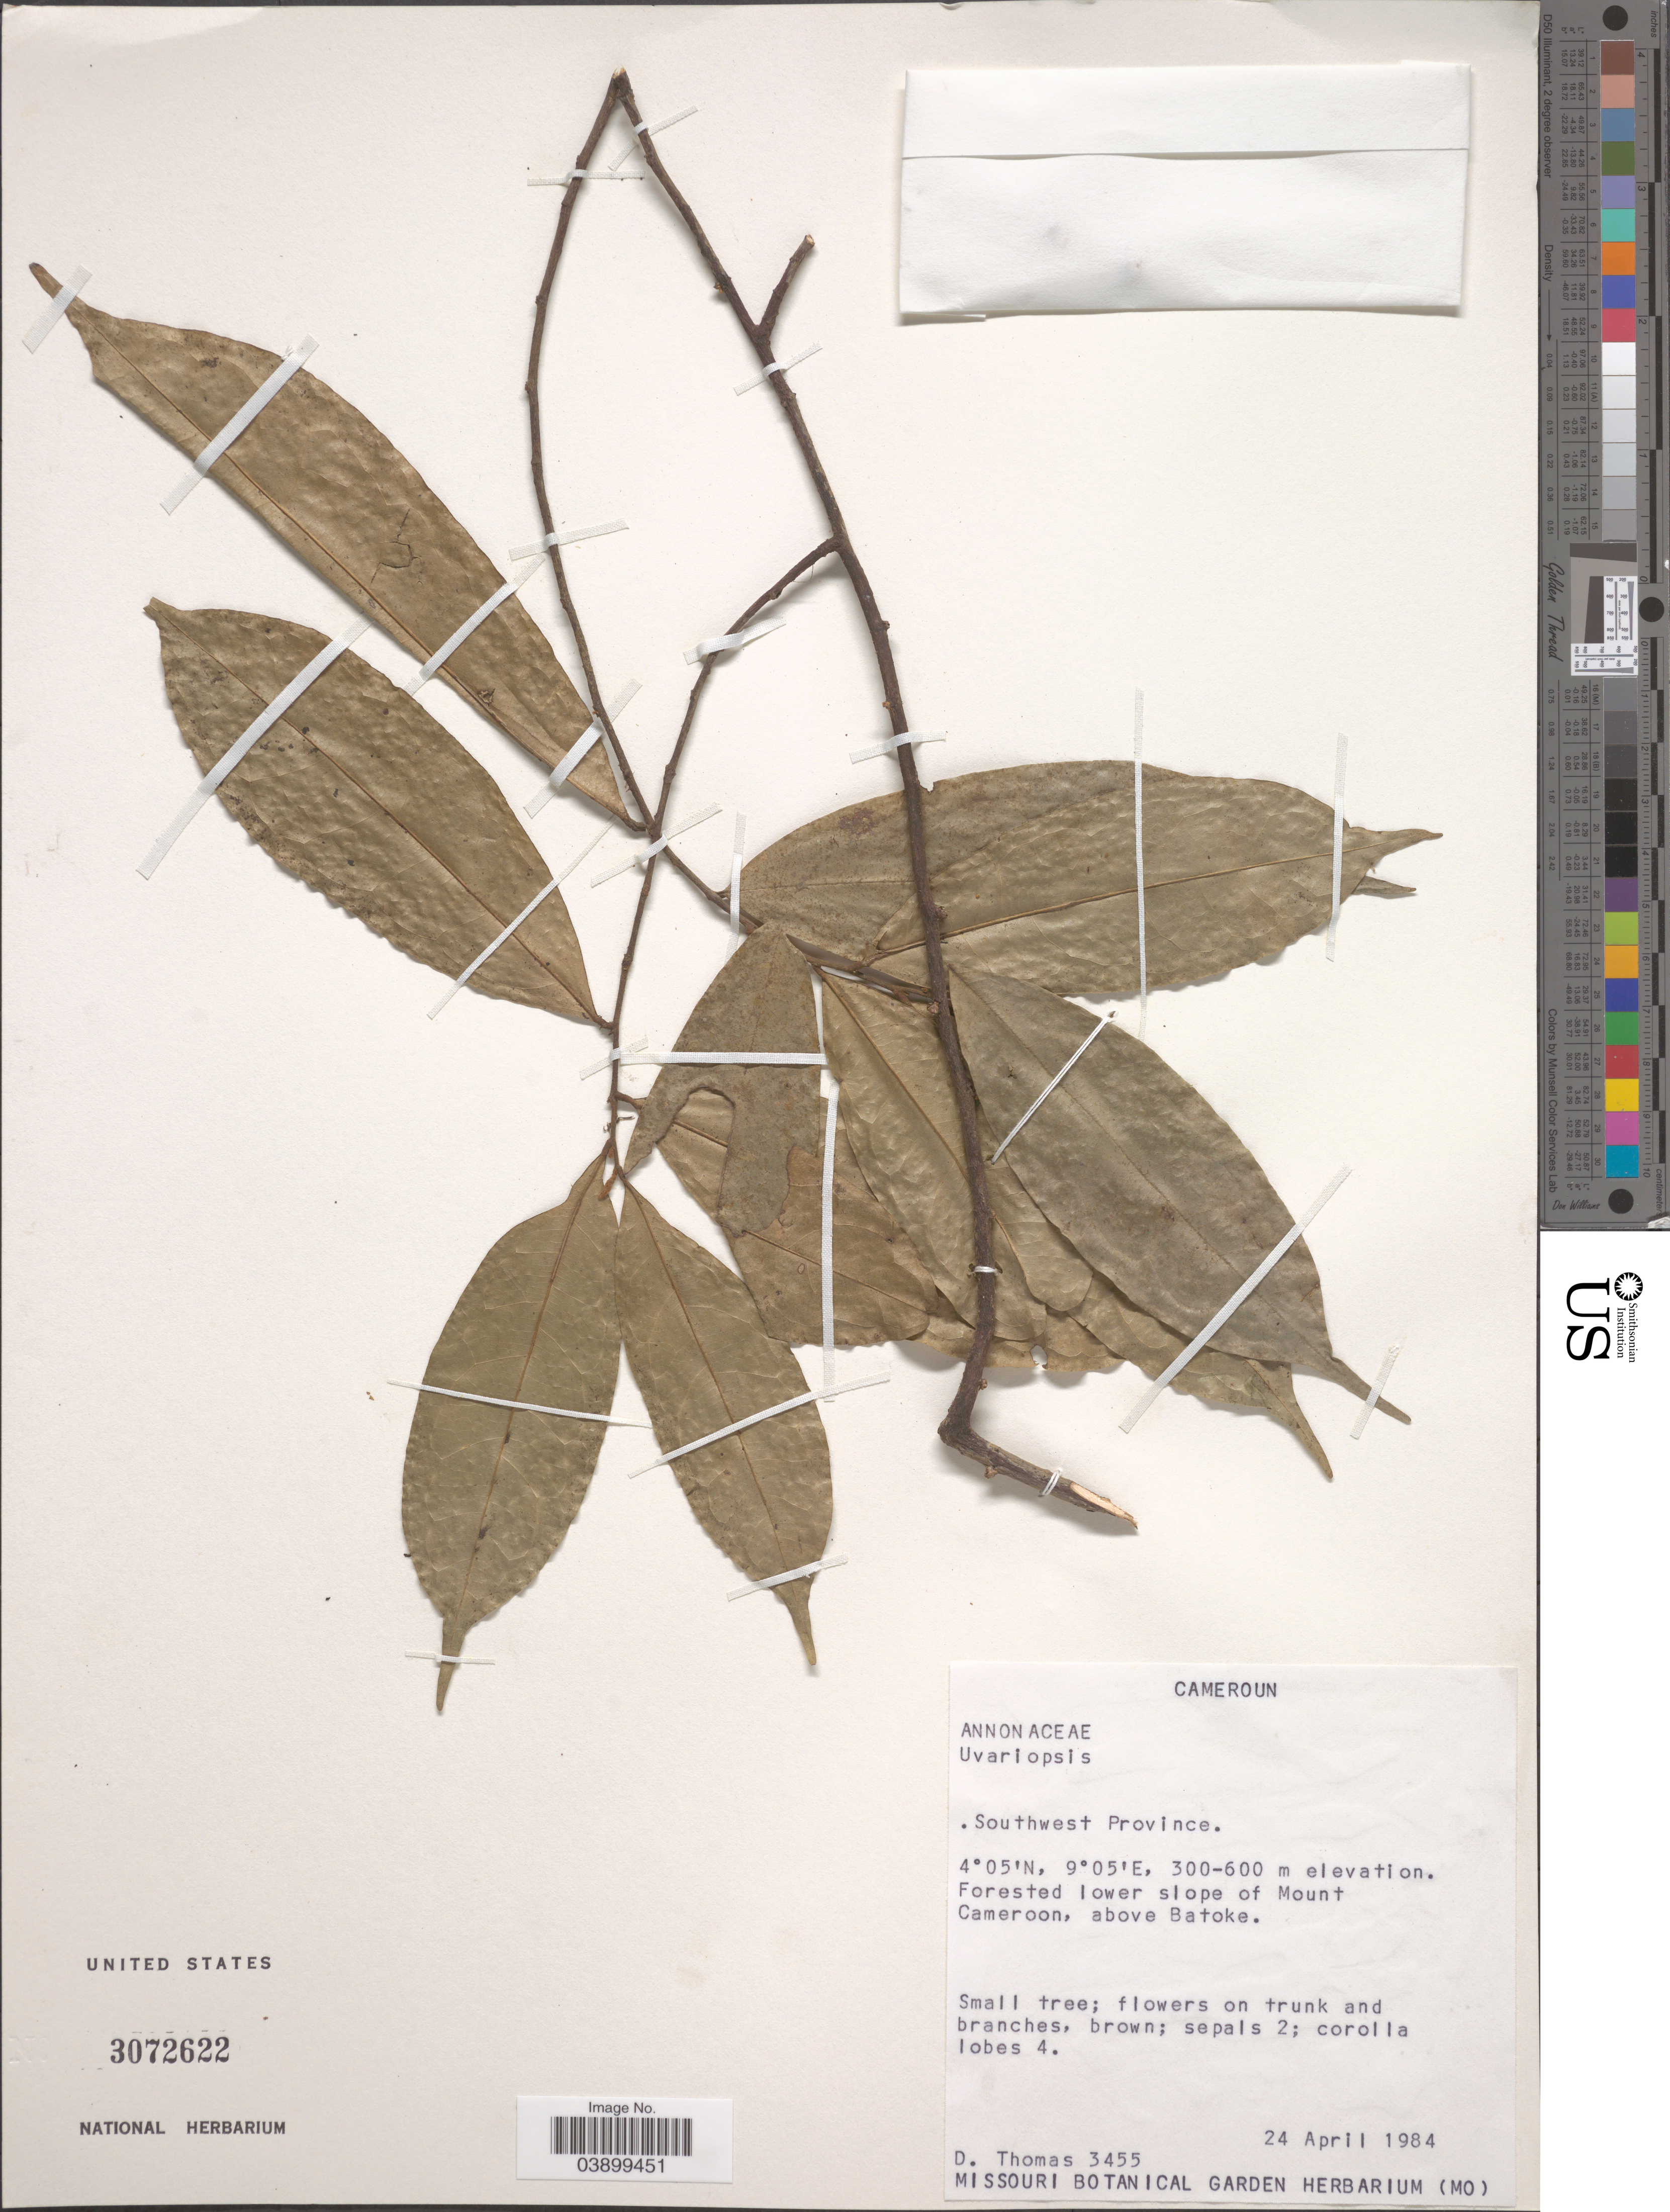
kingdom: Plantae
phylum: Tracheophyta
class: Magnoliopsida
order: Magnoliales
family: Annonaceae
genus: Uvariopsis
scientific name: Uvariopsis sp.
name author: Engl.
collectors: D. Thomas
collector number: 3455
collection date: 1984-04-24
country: Cameroon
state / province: Sud-Ouest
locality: Southwest Province. Forested lower slope of Mount Cameroon, above Batoke.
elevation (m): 300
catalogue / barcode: US 3072622